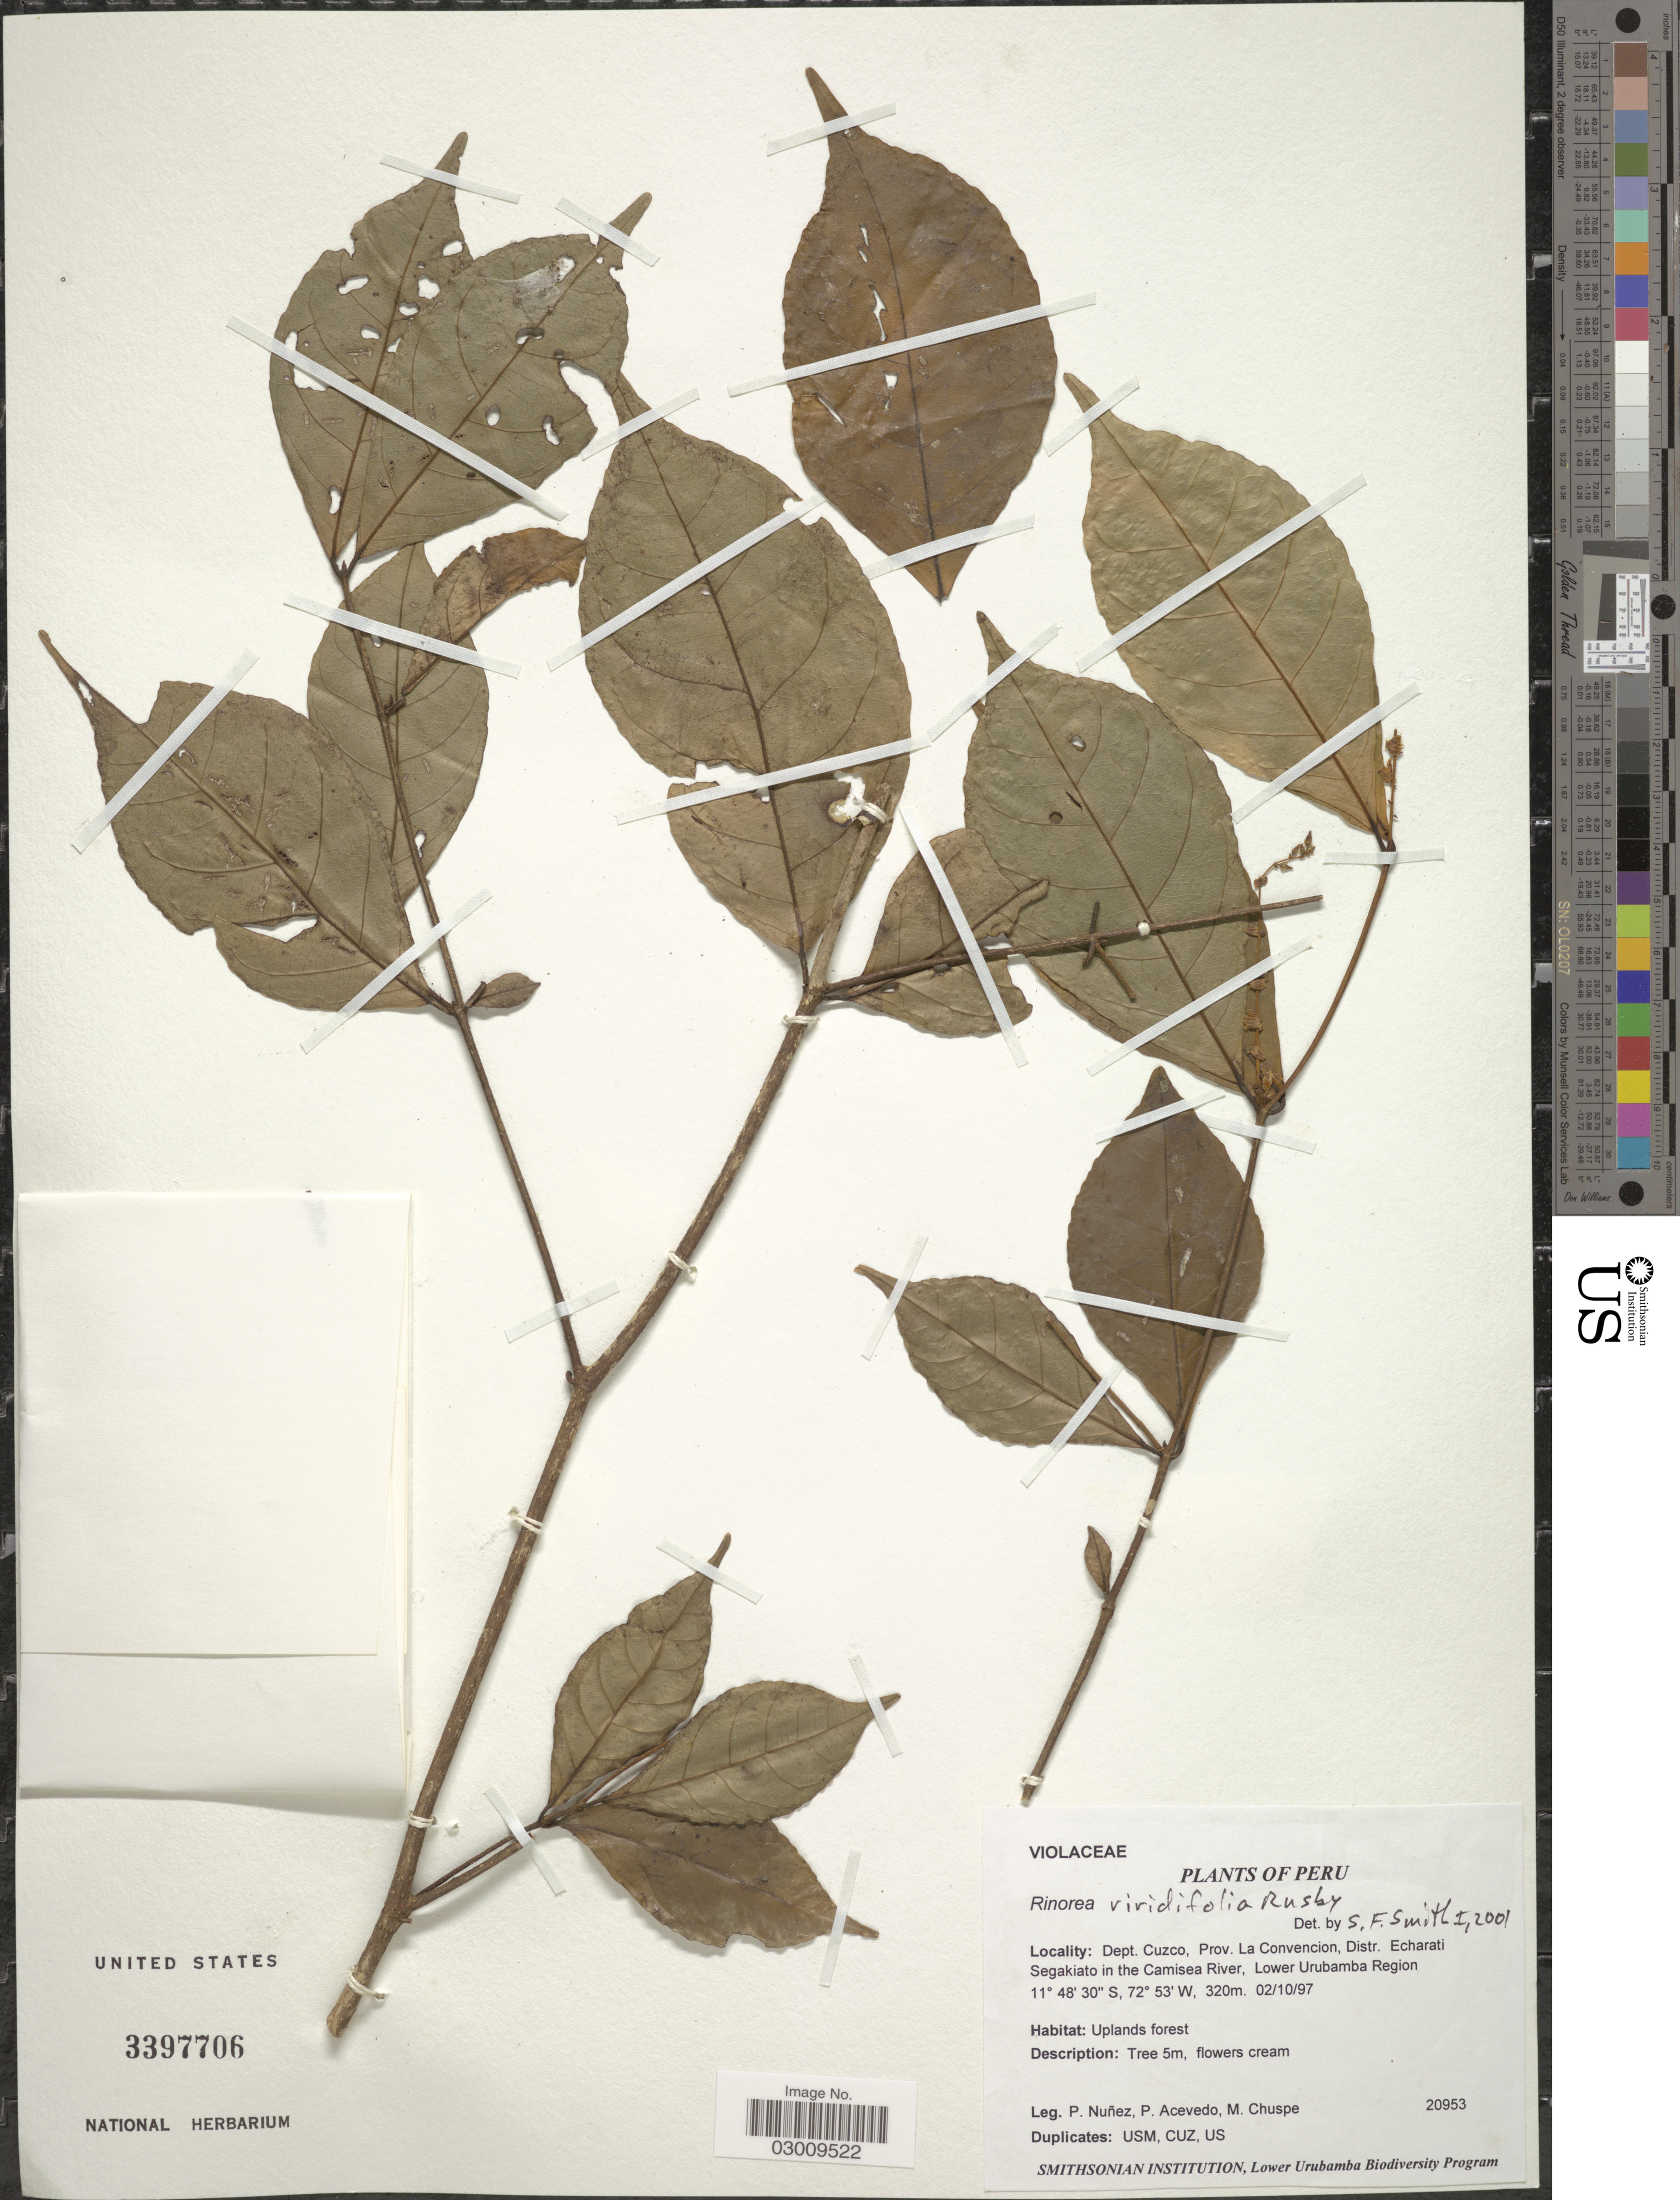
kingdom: Plantae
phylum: Tracheophyta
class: Magnoliopsida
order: Malpighiales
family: Violaceae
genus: Rinorea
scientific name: Rinorea viridifolia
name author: Rusby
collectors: P. Nuñez V., P. Acevedo-Rodr. & M. Chuspe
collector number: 20953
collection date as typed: Transcribed d/m/y: 2/10/97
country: Peru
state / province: Cusco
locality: Dept. Cuzco, Prov. La Convencion, Distr. Echarati Segakiato in the Camisea River, Lower Urubamba Region.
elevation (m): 320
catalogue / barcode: US 3397706